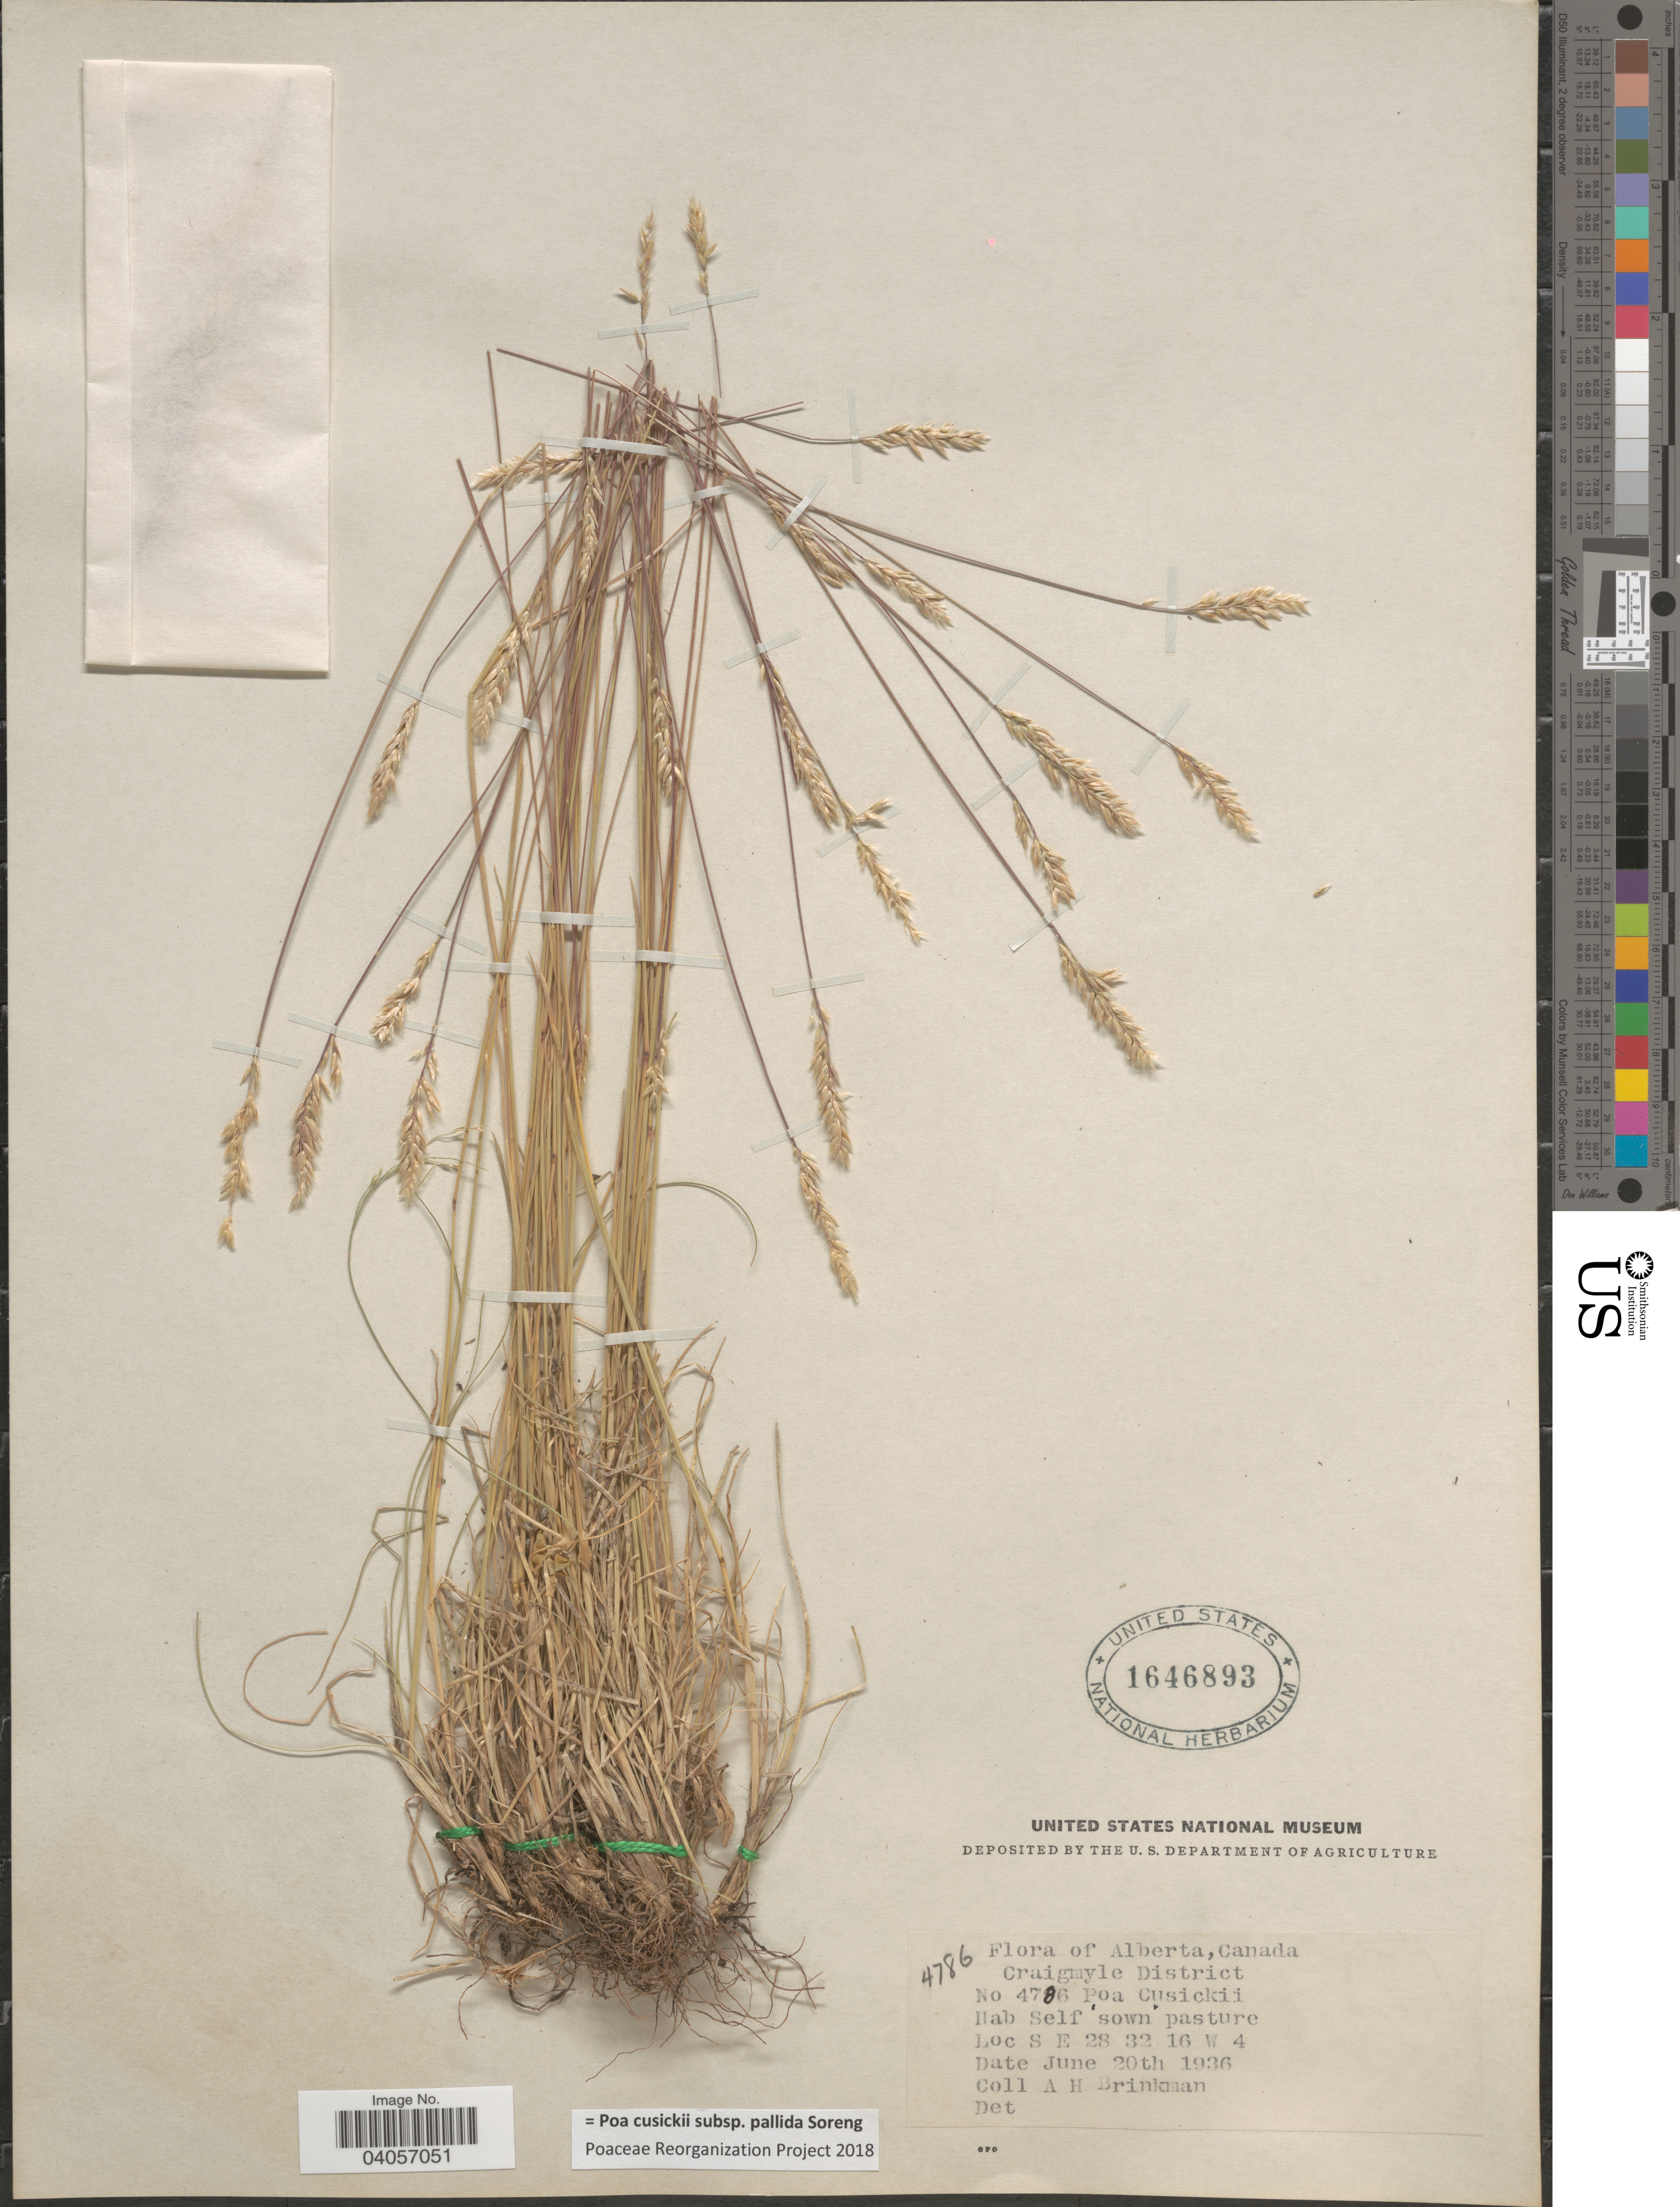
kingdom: Plantae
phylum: Tracheophyta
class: Liliopsida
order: Poales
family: Poaceae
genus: Poa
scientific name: Poa cusickii subsp. pallida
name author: Soreng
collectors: A. Brinkman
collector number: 4786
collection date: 1936-06-20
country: Canada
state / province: Alberta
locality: Craigmyle District. Self sown pasture. S E 28 32 16 W 4.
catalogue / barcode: US 1646893